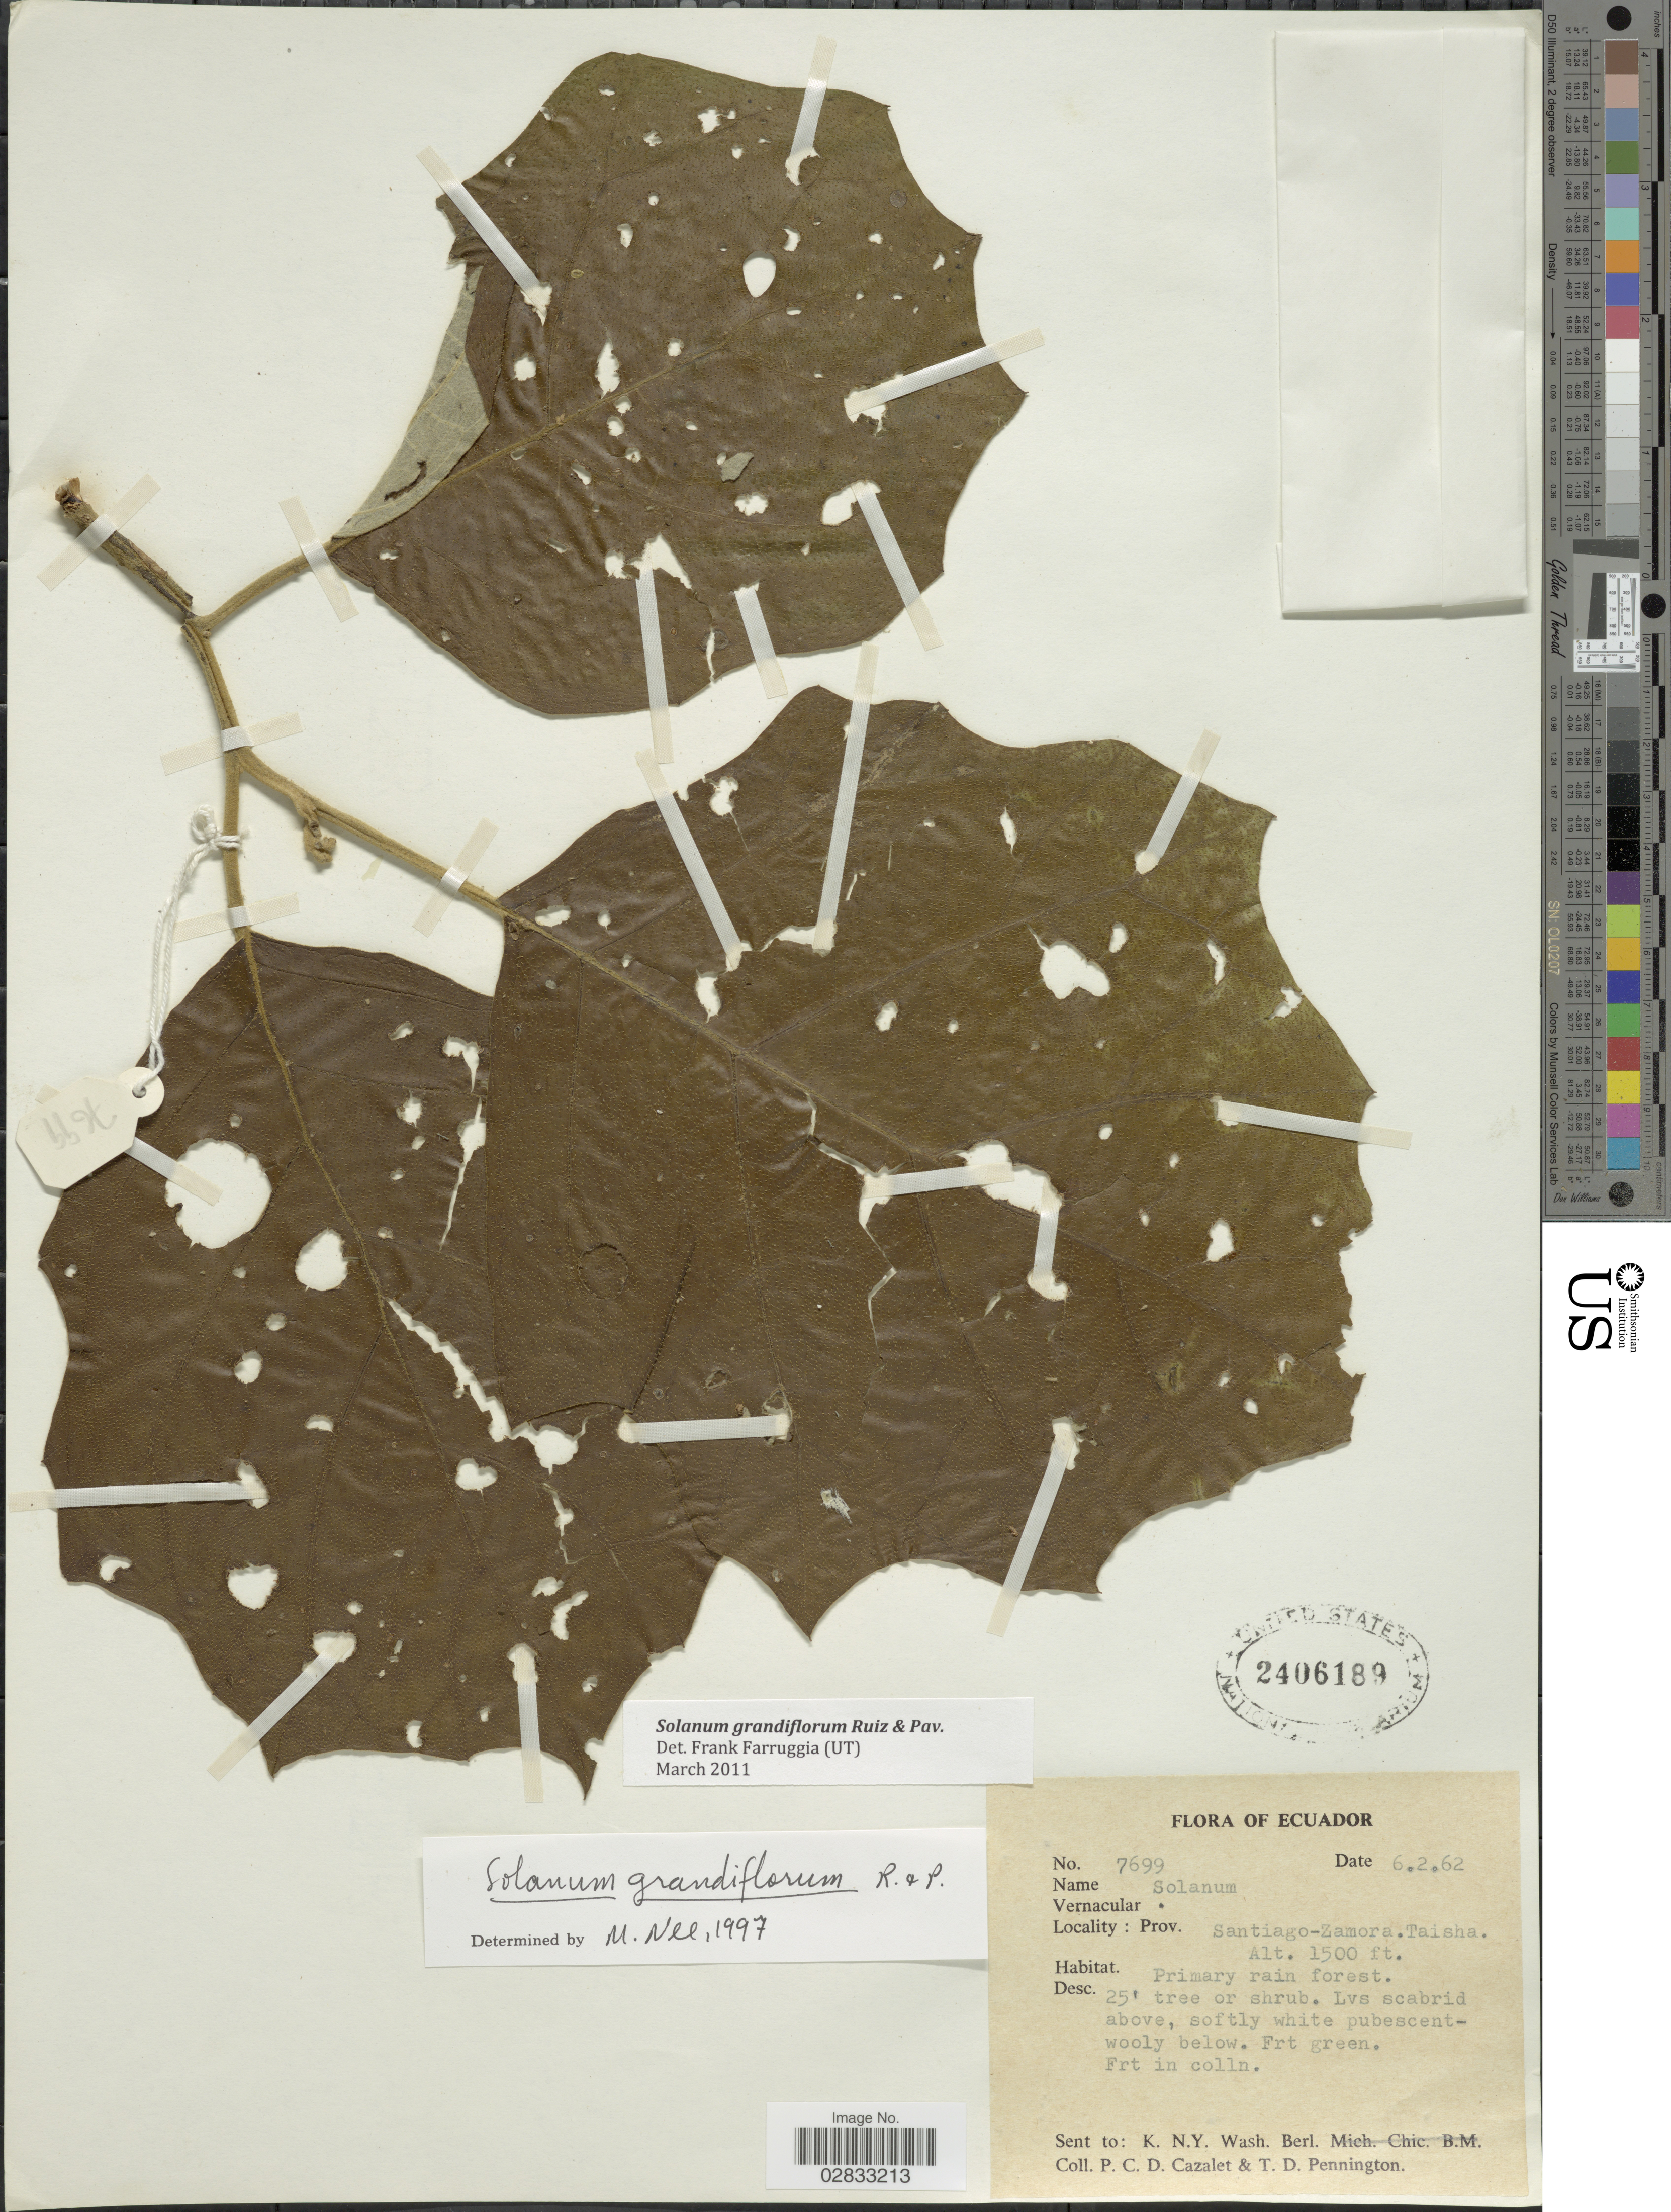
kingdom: Plantae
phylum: Tracheophyta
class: Magnoliopsida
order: Solanales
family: Solanaceae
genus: Solanum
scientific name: Solanum grandiflorum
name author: Ruiz & Pav.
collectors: P. C. D. Cazalet & T. D. Pennington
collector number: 7699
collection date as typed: Transcribed d/m/y: 6/2/62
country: Ecuador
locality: Prov. Santiago-Zamora. Taisha.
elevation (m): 457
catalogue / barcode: US 2406189